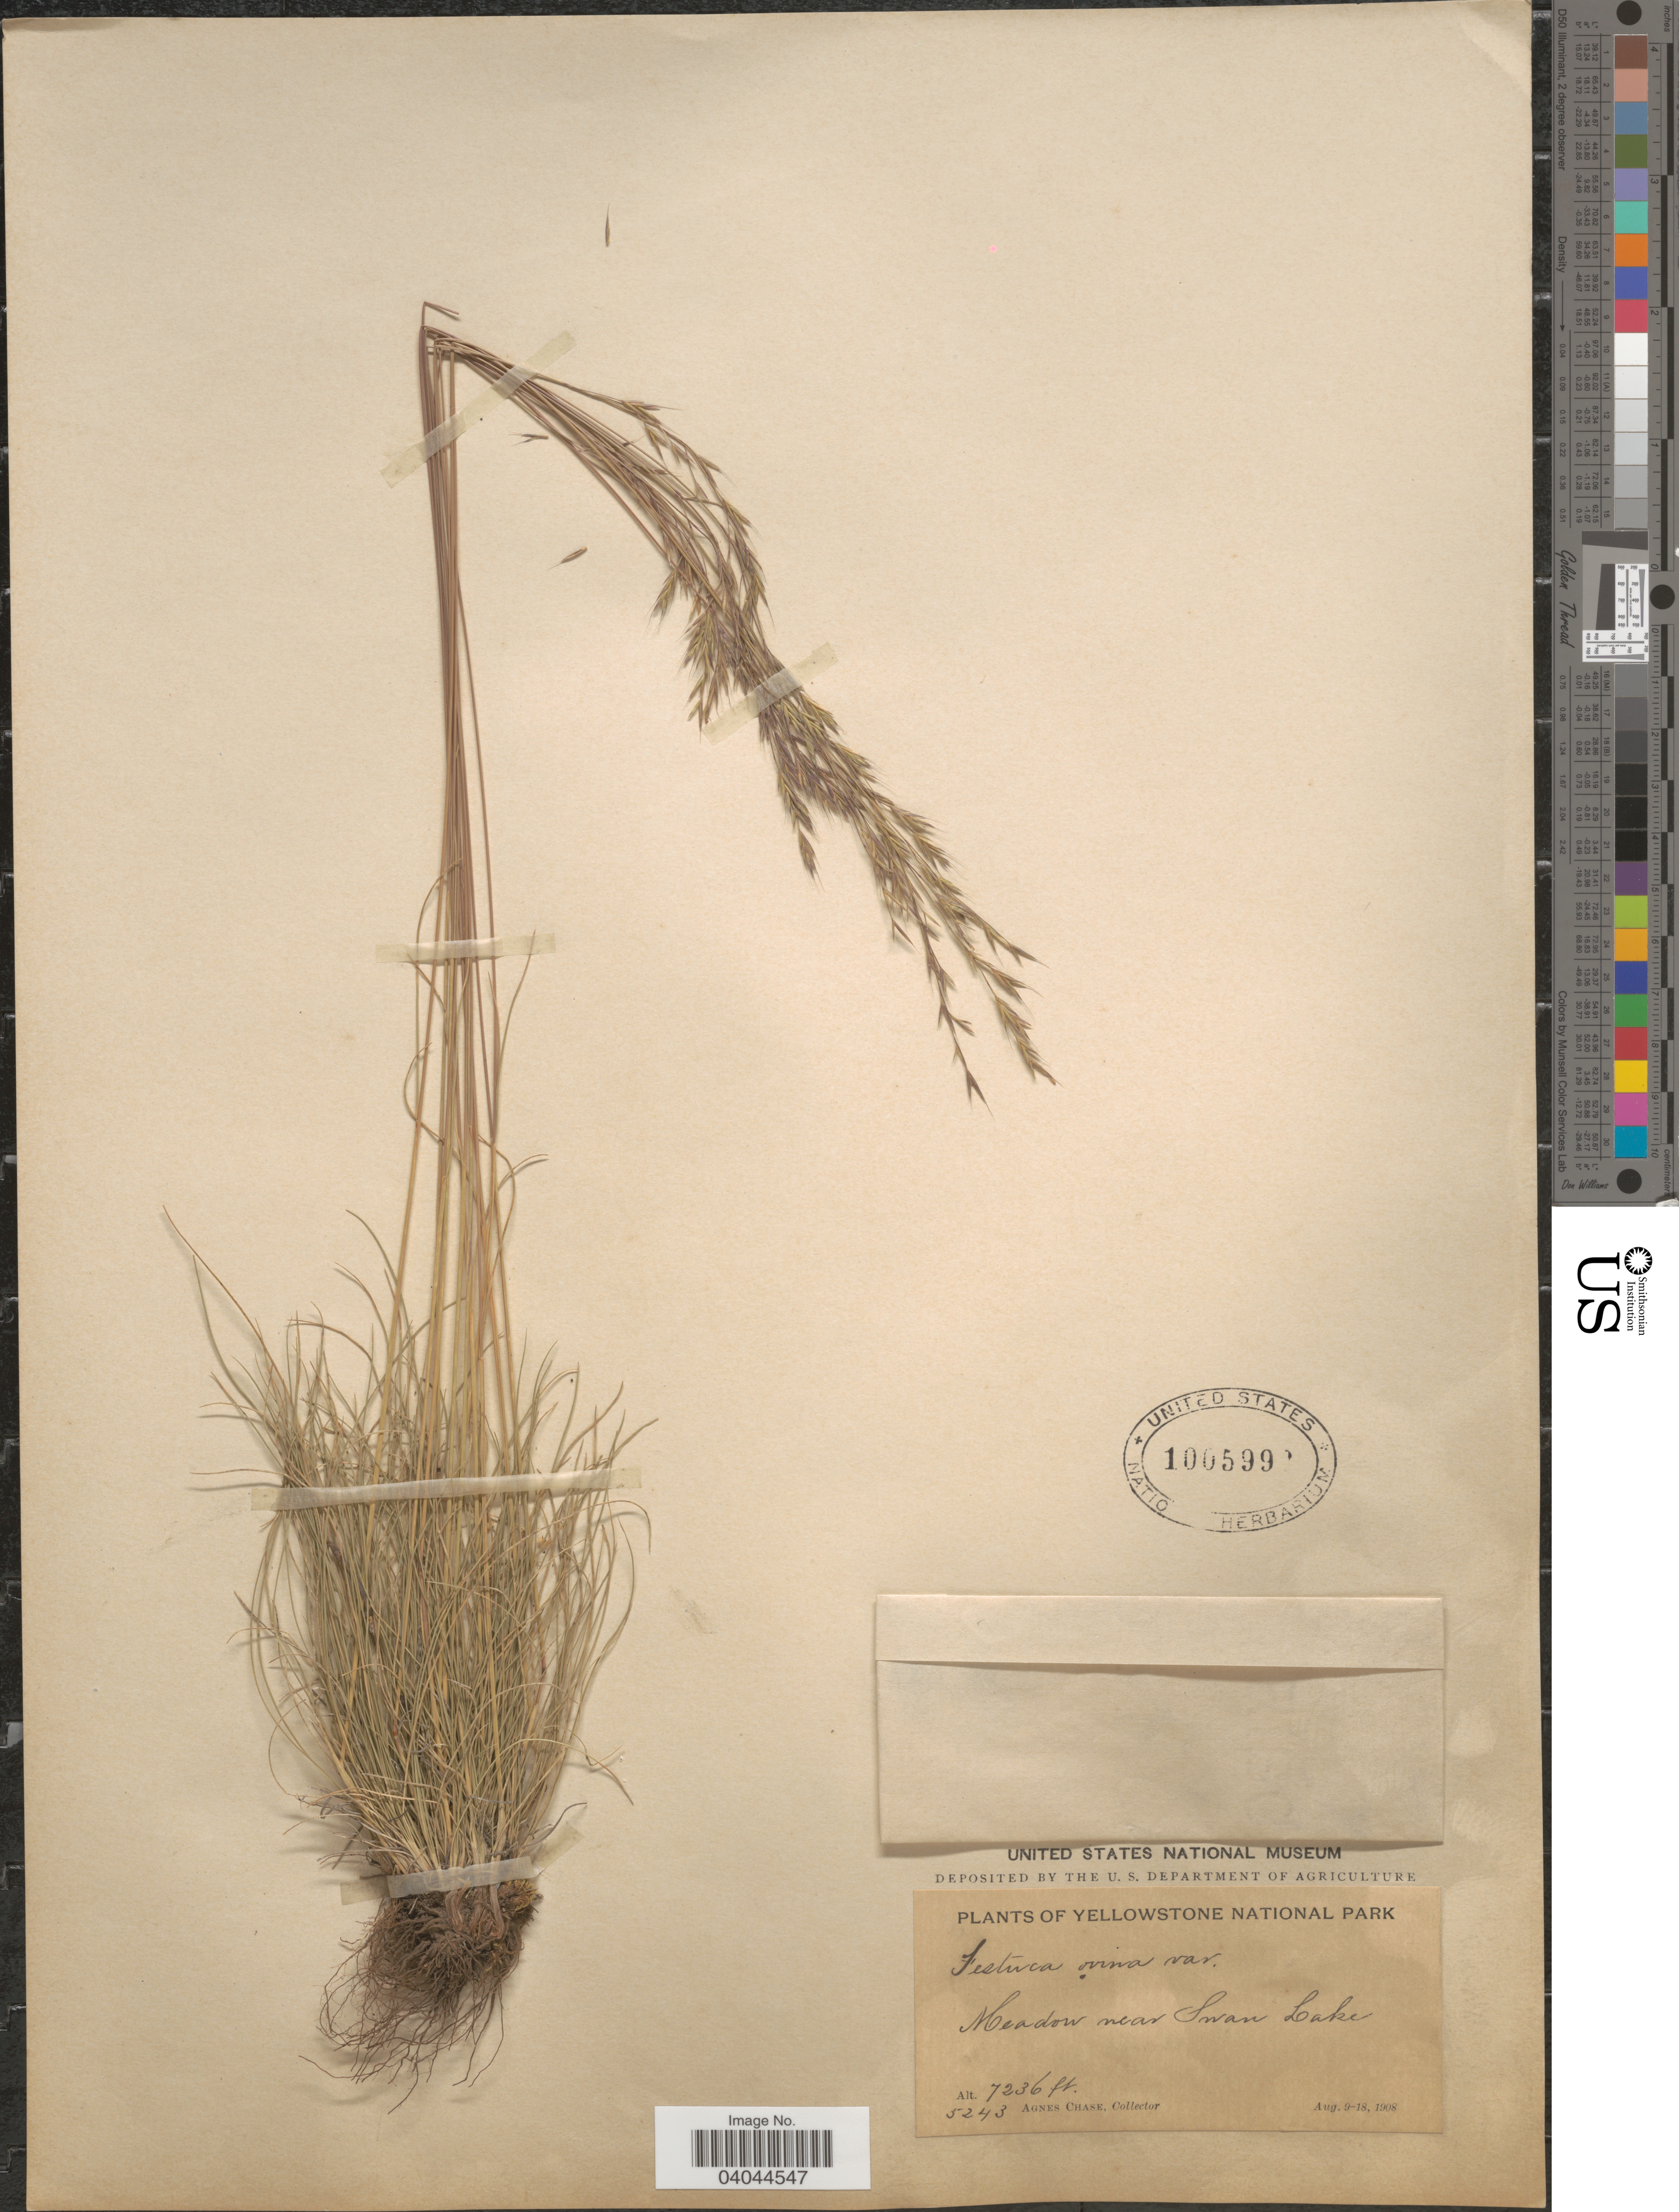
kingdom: Plantae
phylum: Tracheophyta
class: Liliopsida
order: Poales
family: Poaceae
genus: Festuca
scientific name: Festuca ovina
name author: L.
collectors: A. Chase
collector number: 5243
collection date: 1908-08-09/1908-08-18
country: United States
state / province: Wyoming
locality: Yellowstone National Park. Meadow near Swan Lake.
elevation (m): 2206